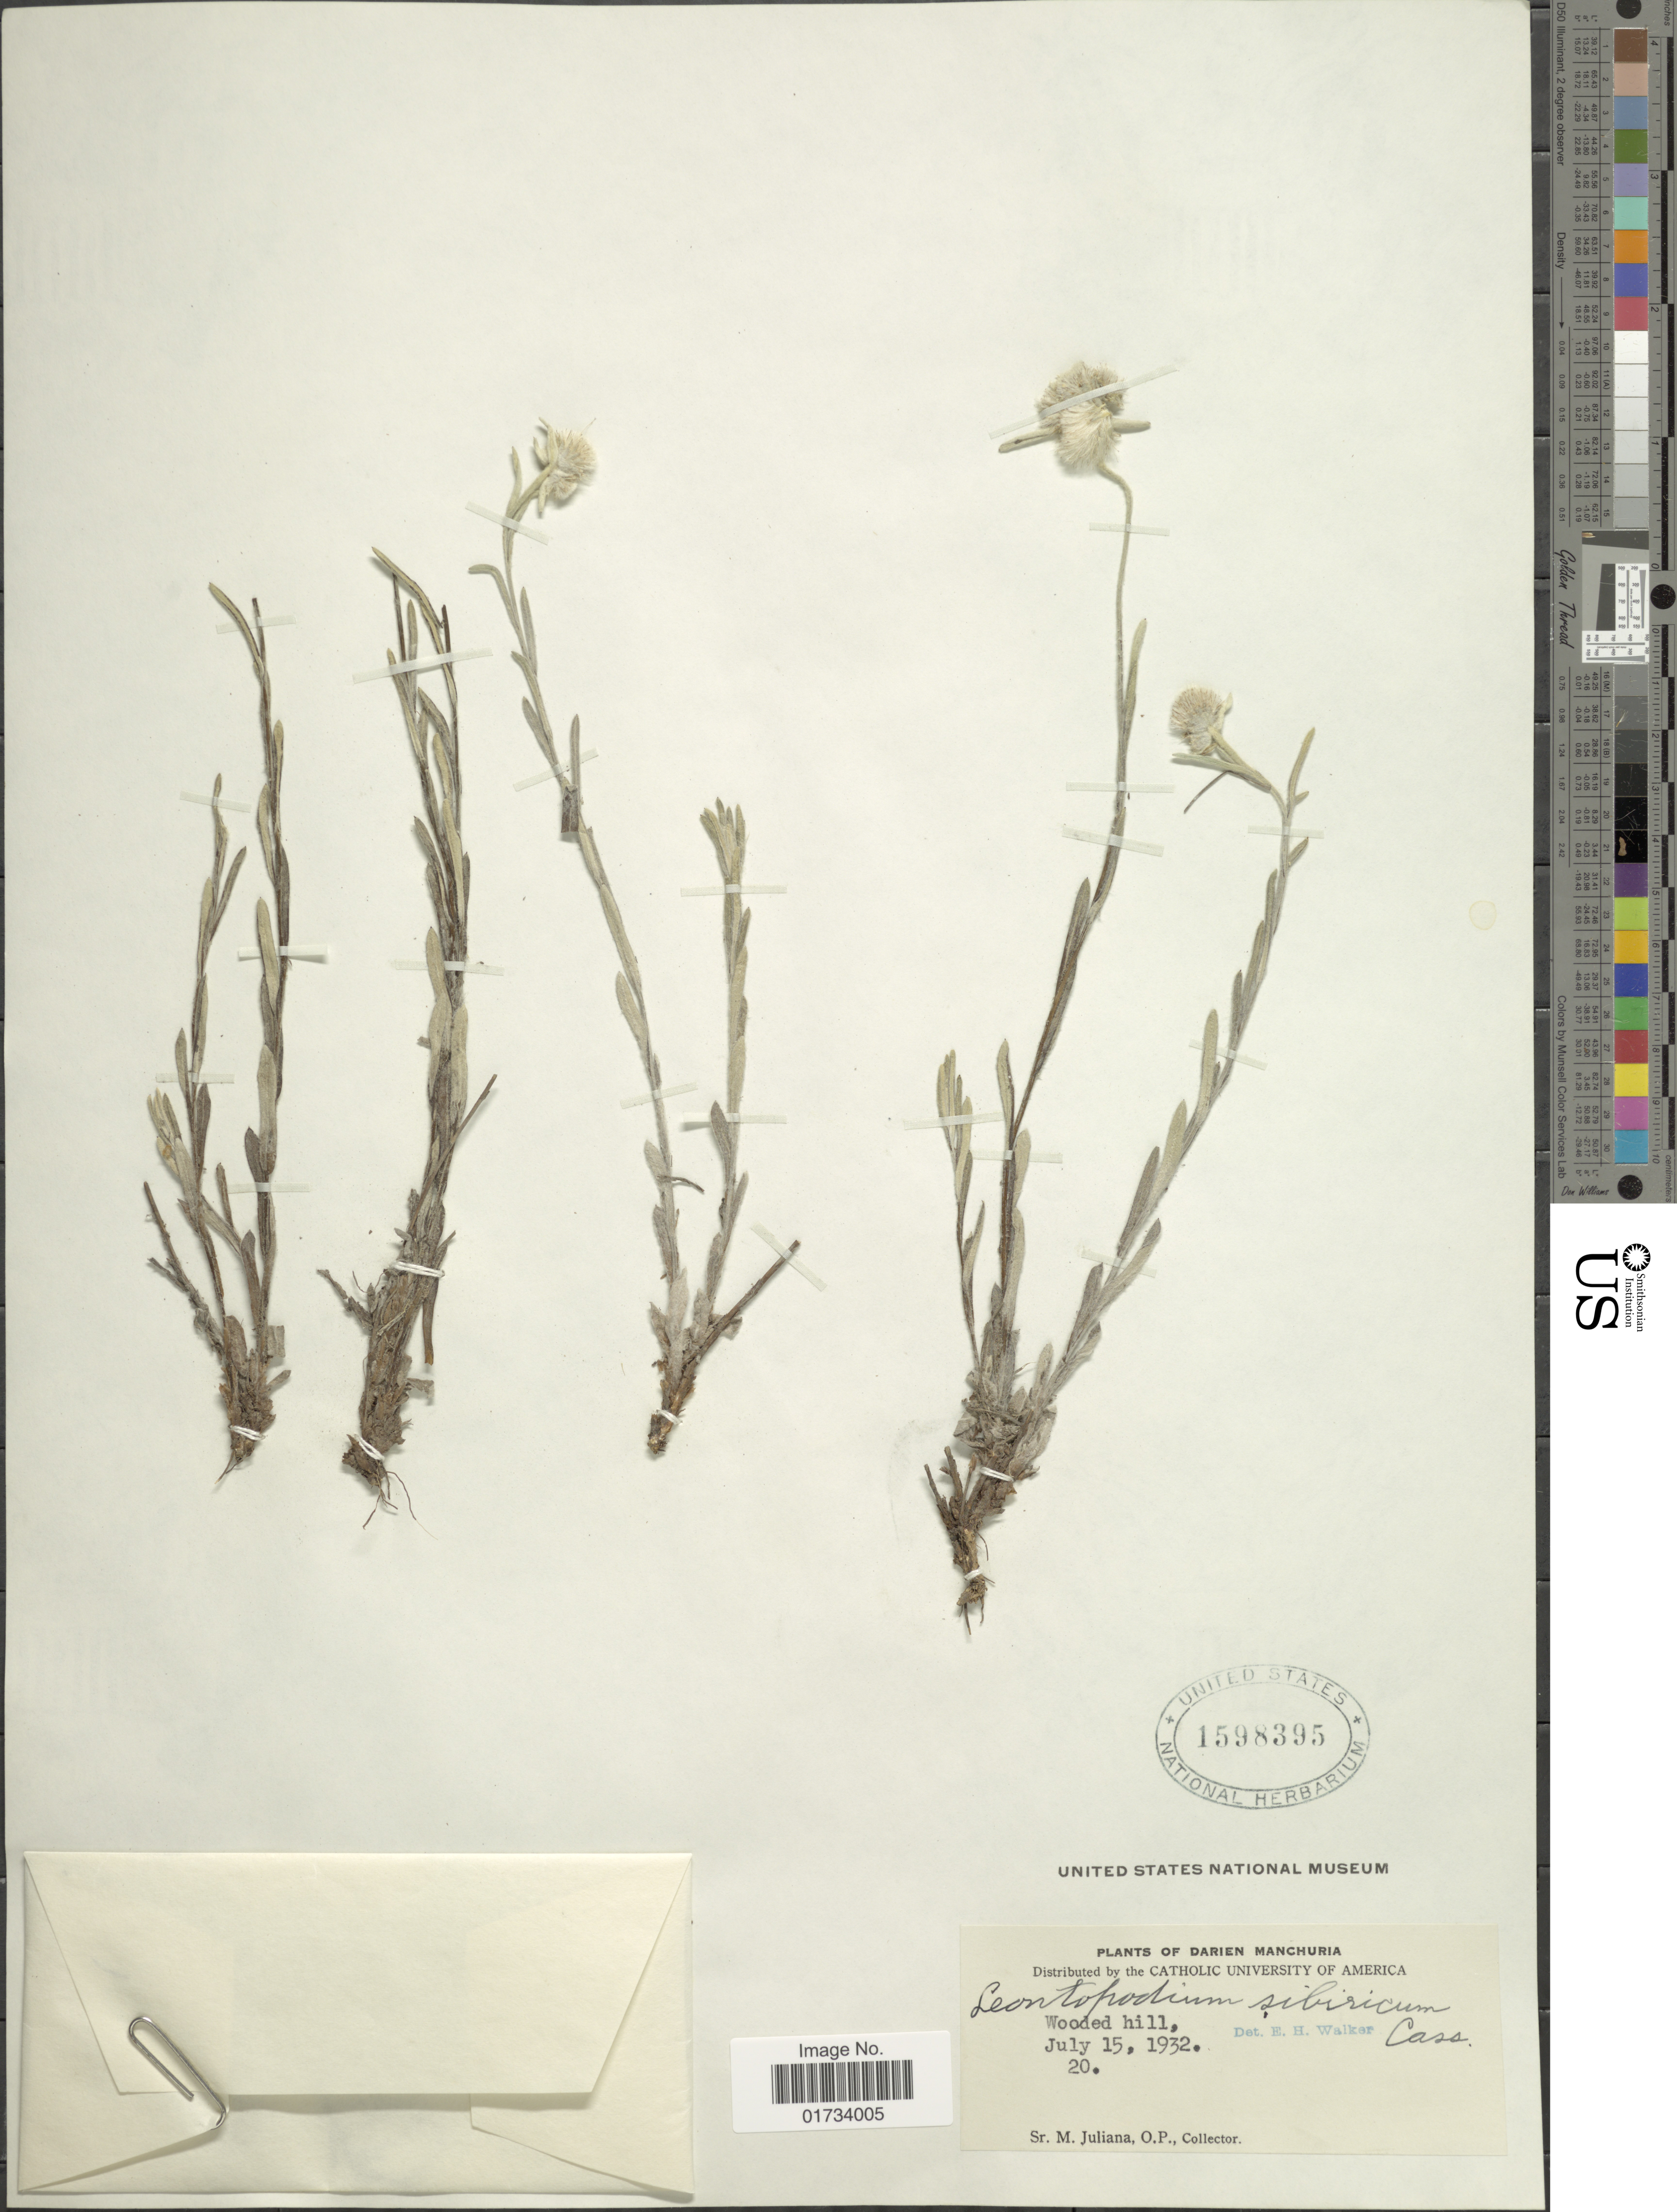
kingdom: Plantae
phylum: Tracheophyta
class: Magnoliopsida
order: Asterales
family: Asteraceae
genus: Leontopodium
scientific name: Leontopodium sibricum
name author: Cass.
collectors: Marie Juliana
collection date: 1932-06-15/1932-07-20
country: China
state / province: Liaoning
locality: Darien Manchuria, wooded hill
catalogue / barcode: US 1598395